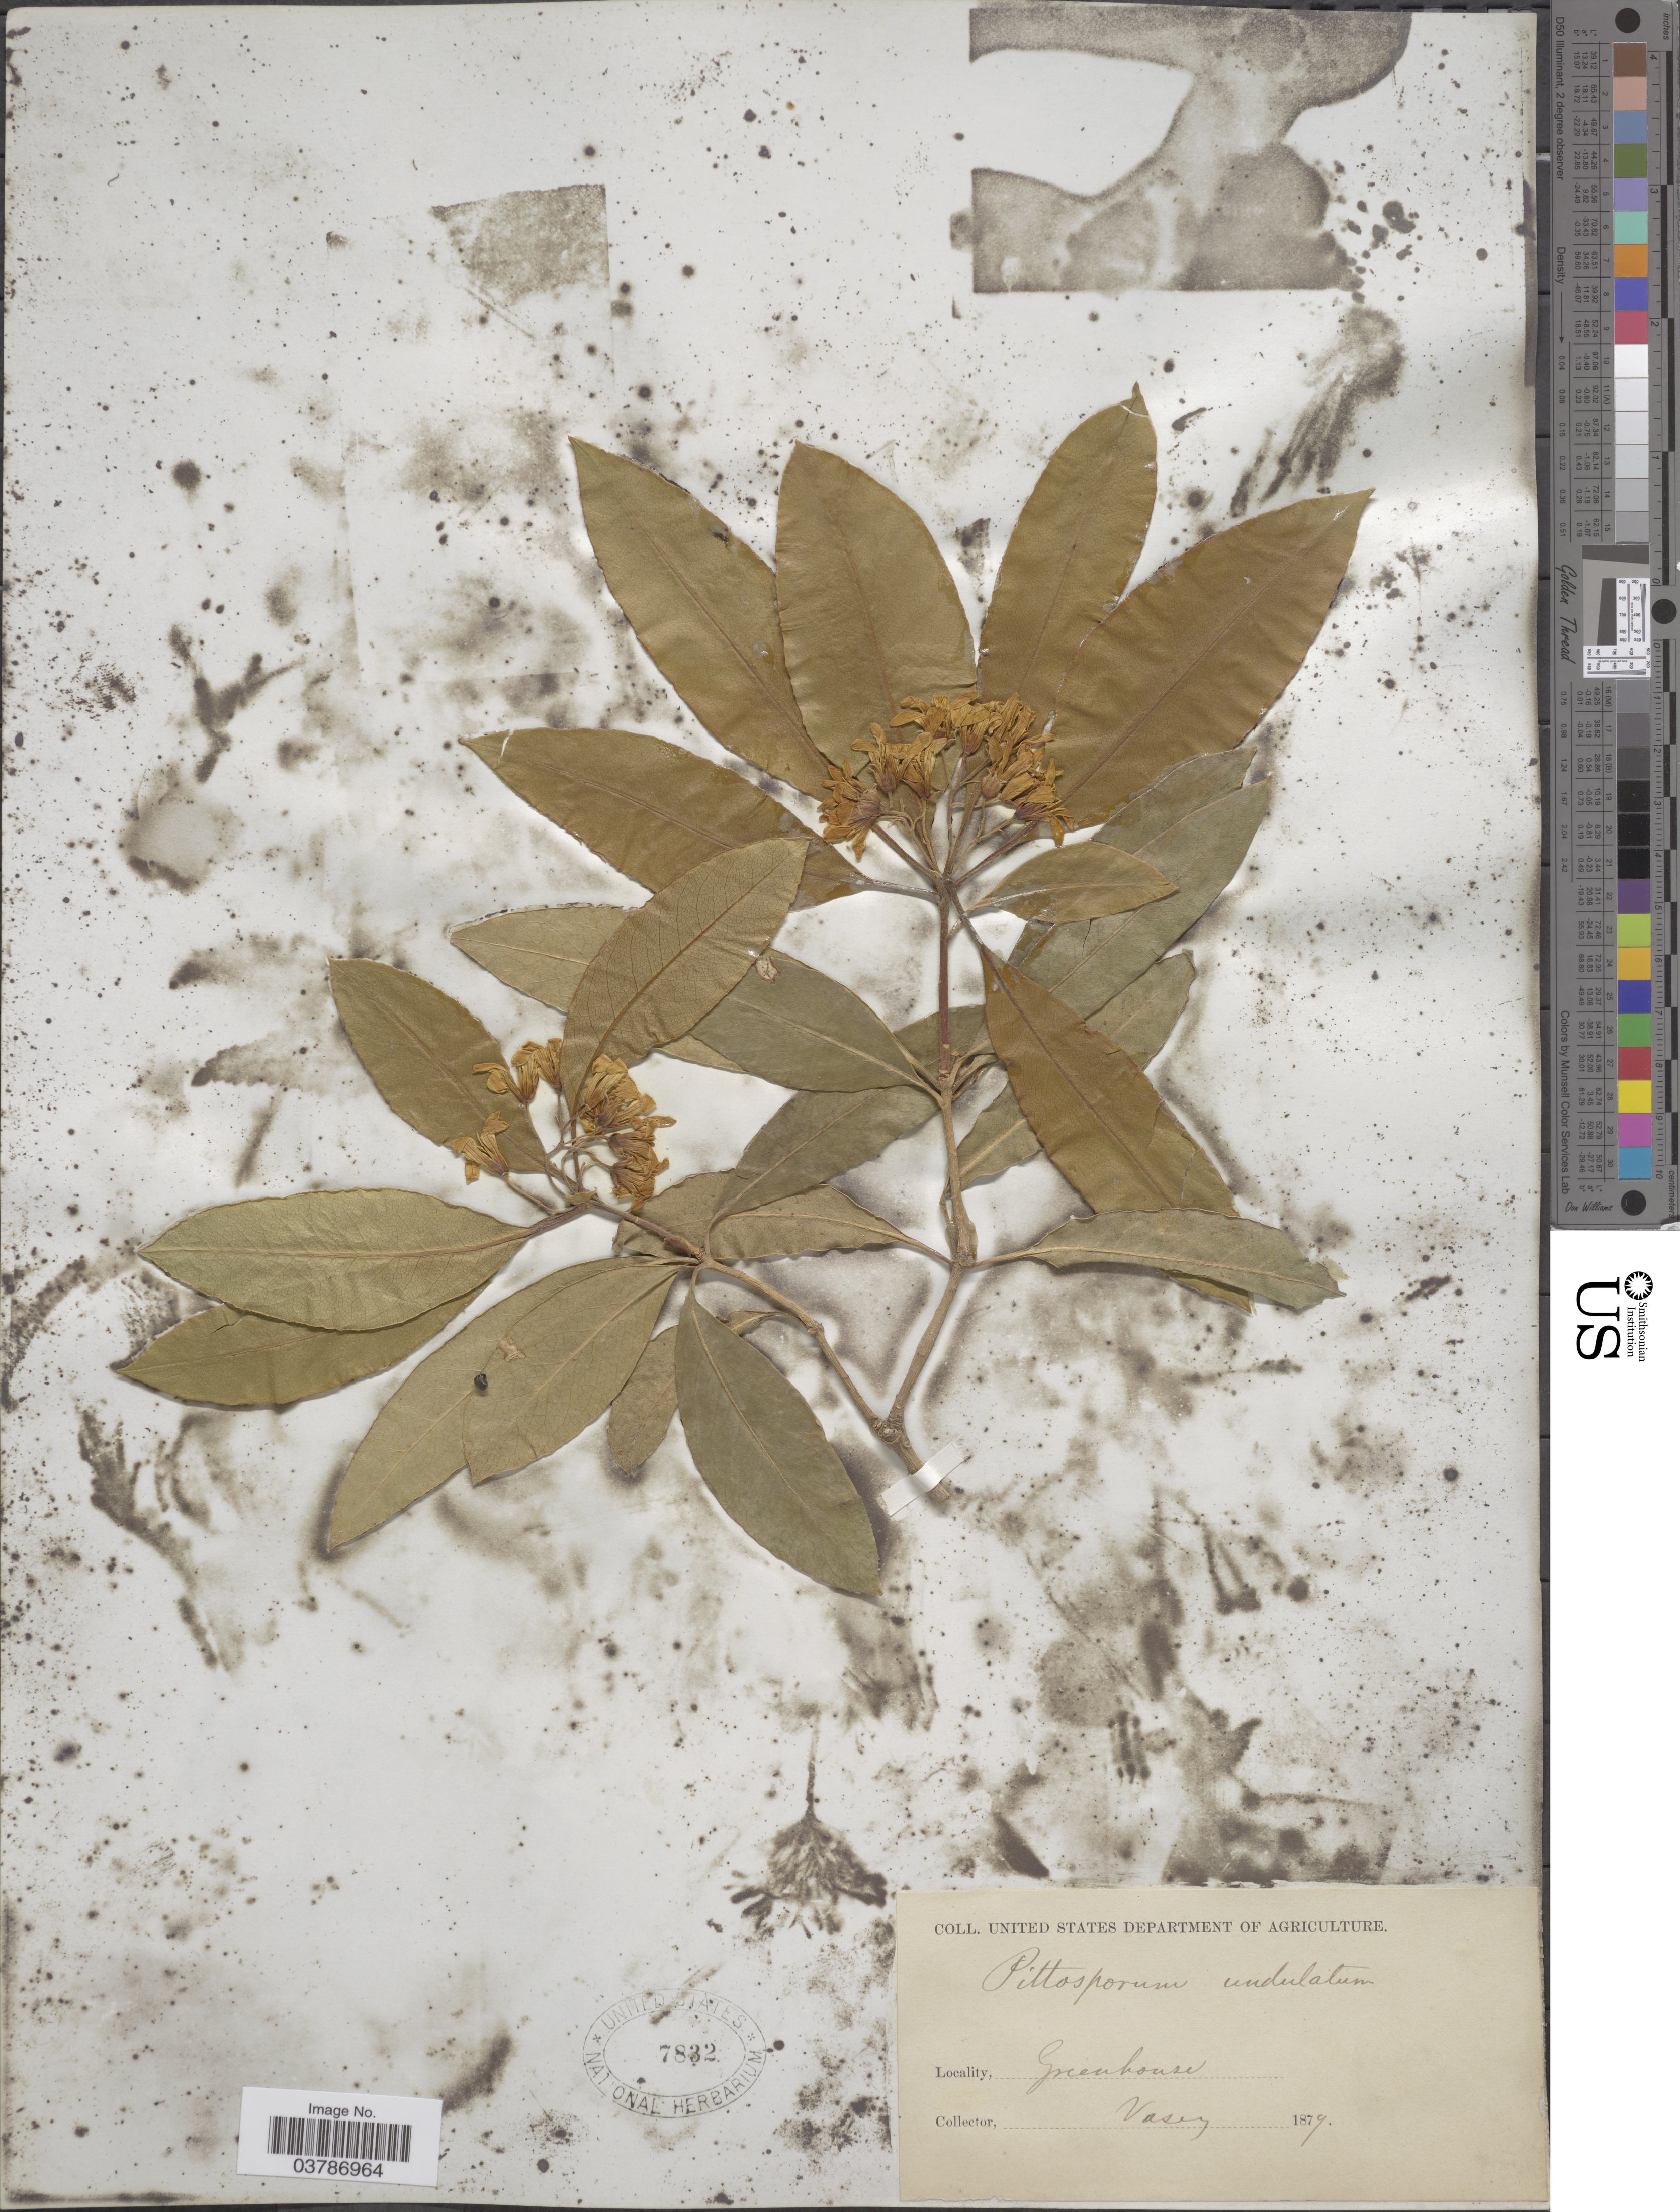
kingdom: Plantae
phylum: Tracheophyta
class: Magnoliopsida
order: Apiales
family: Pittosporaceae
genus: Pittosporum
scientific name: Pittosporum undulatum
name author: Vent.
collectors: Vasey, --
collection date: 1879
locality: Greenhouse.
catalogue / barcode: US 7832